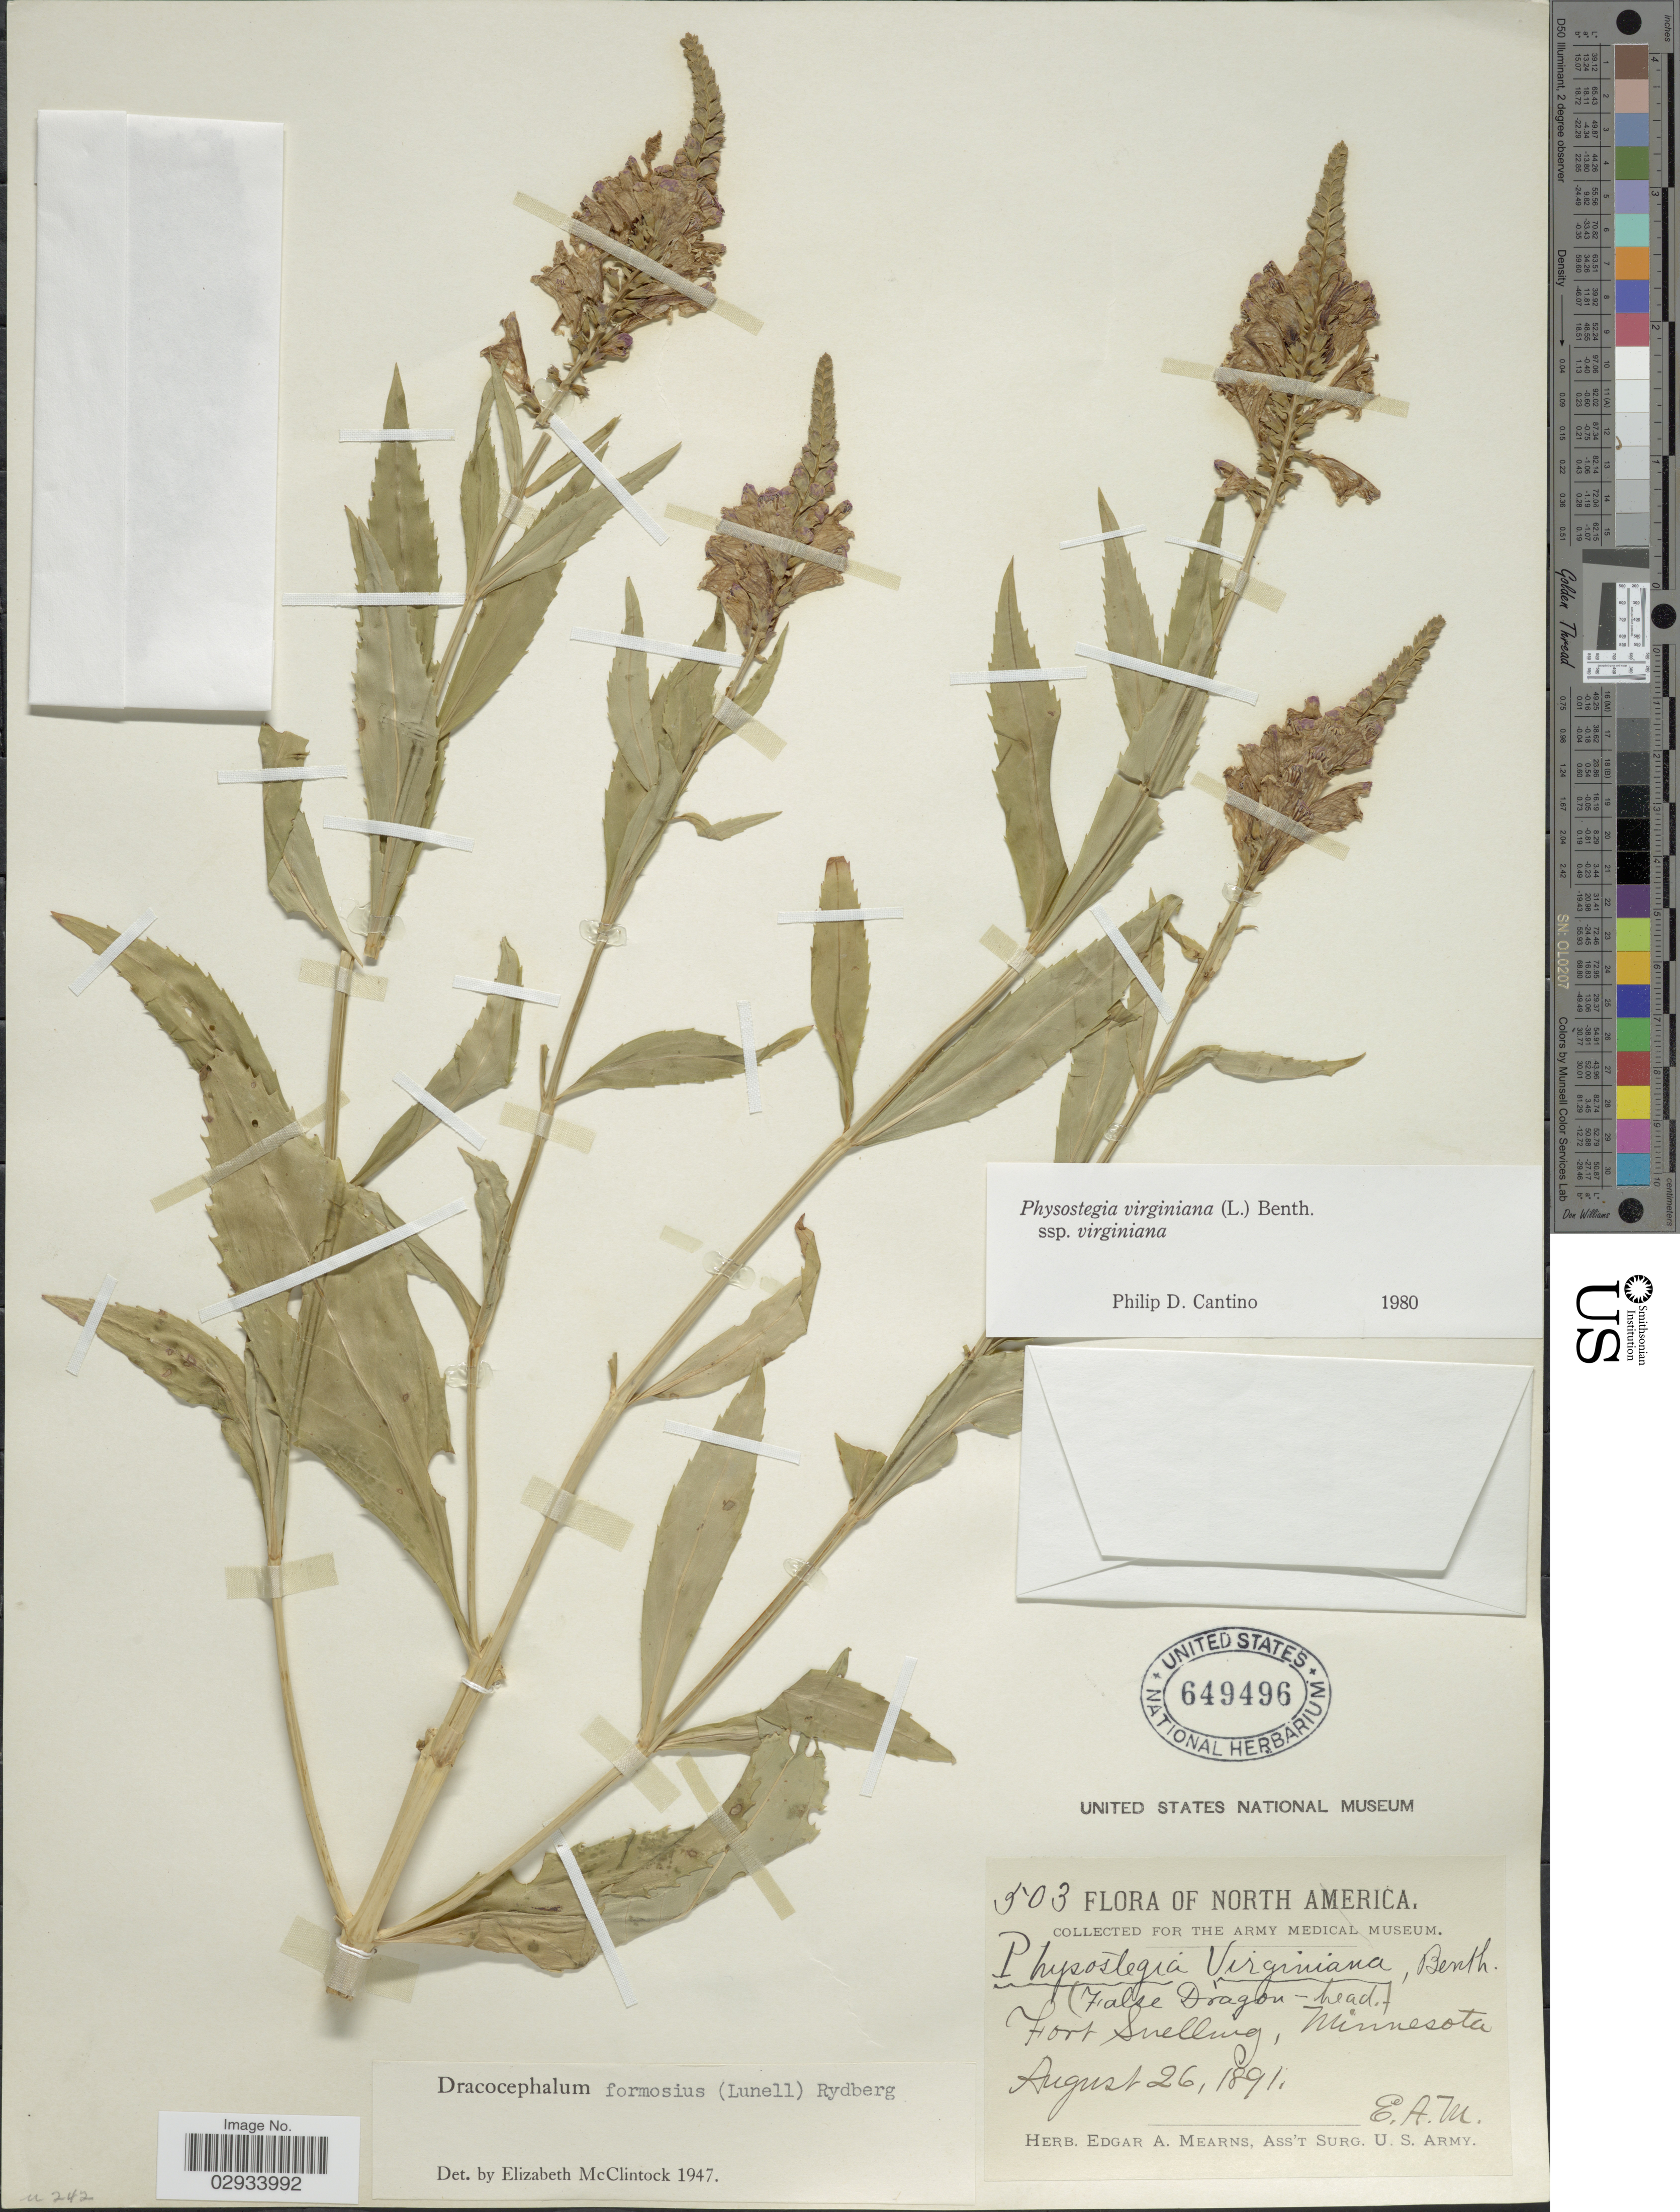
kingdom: Plantae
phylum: Tracheophyta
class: Magnoliopsida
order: Lamiales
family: Lamiaceae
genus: Physostegia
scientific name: Physostegia virginiana subsp. virginiana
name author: (L.) Benth.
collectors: E. A. Mearns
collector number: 503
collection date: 1891-08-26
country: United States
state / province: Minnesota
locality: Fort Snelling, Minnesota.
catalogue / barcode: US 649496